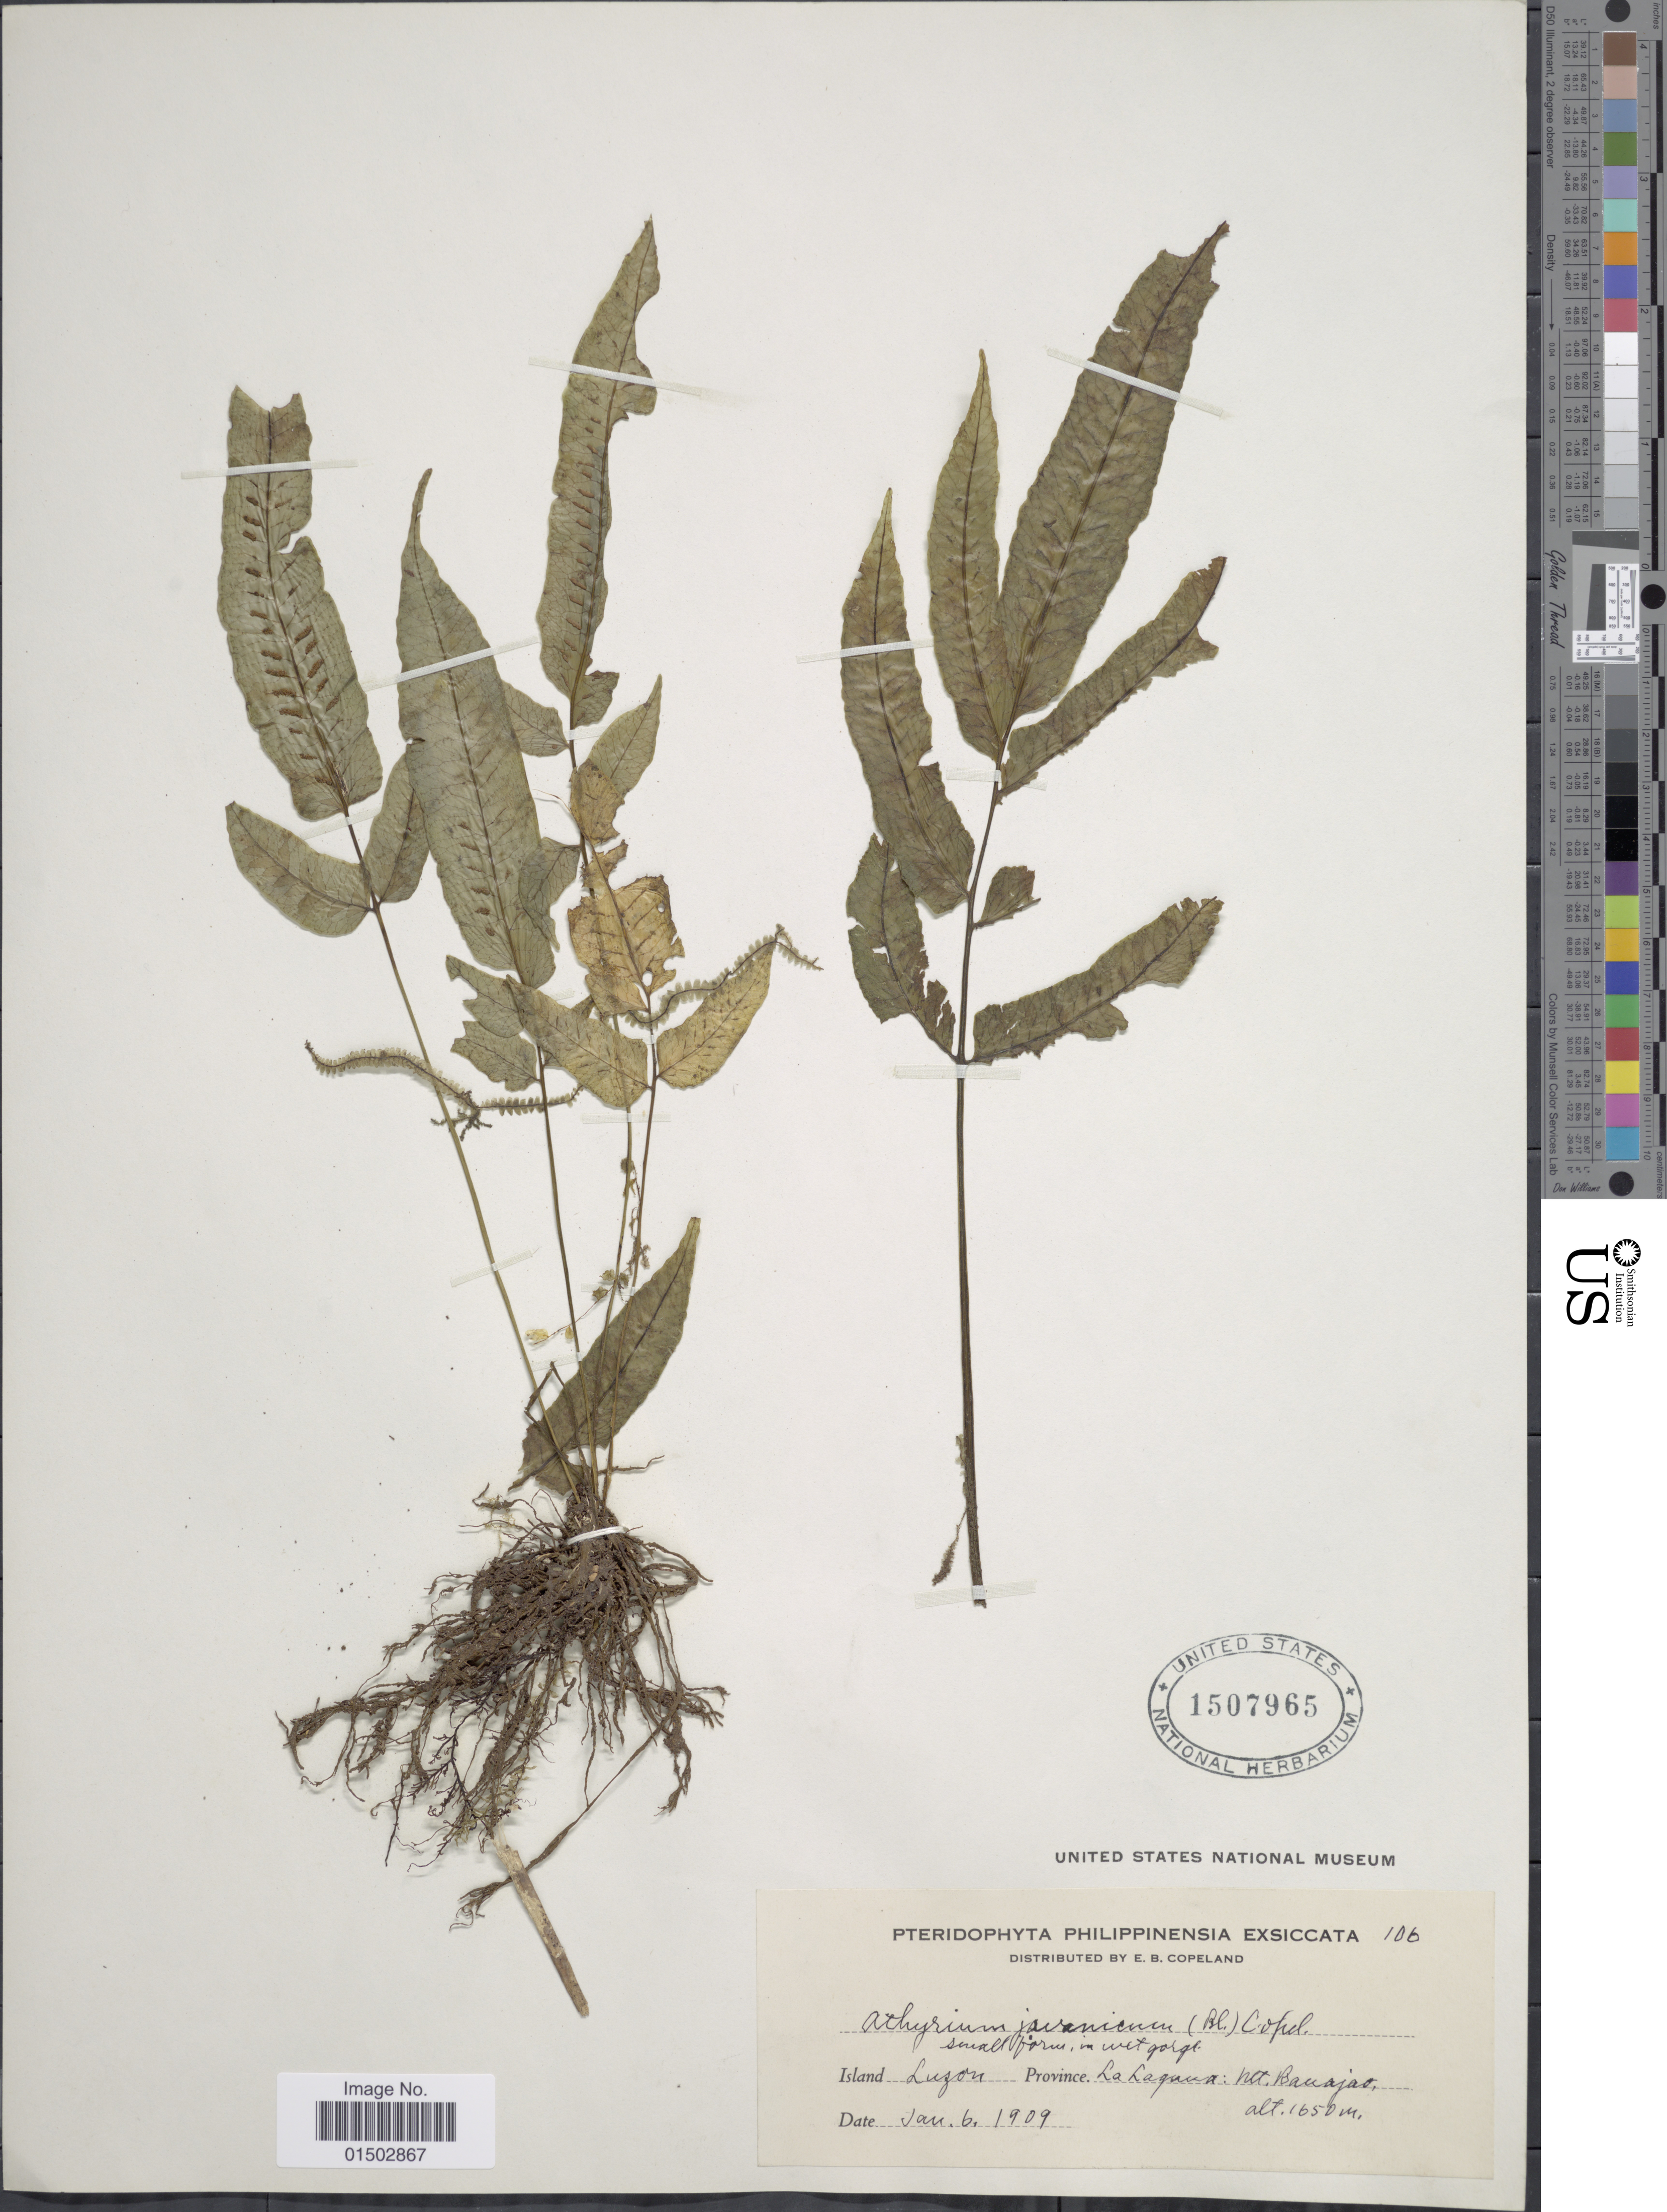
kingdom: Plantae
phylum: Tracheophyta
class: Polypodiopsida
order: Polypodiales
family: Diplaziopsidaceae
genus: Diplaziopsis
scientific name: Diplaziopsis javanica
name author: (Blume) C. Chr.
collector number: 106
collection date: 1909-01-06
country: Philippines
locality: Luzon, La Laguna: Mt. Banajao.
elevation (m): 1650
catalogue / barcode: US 1507965